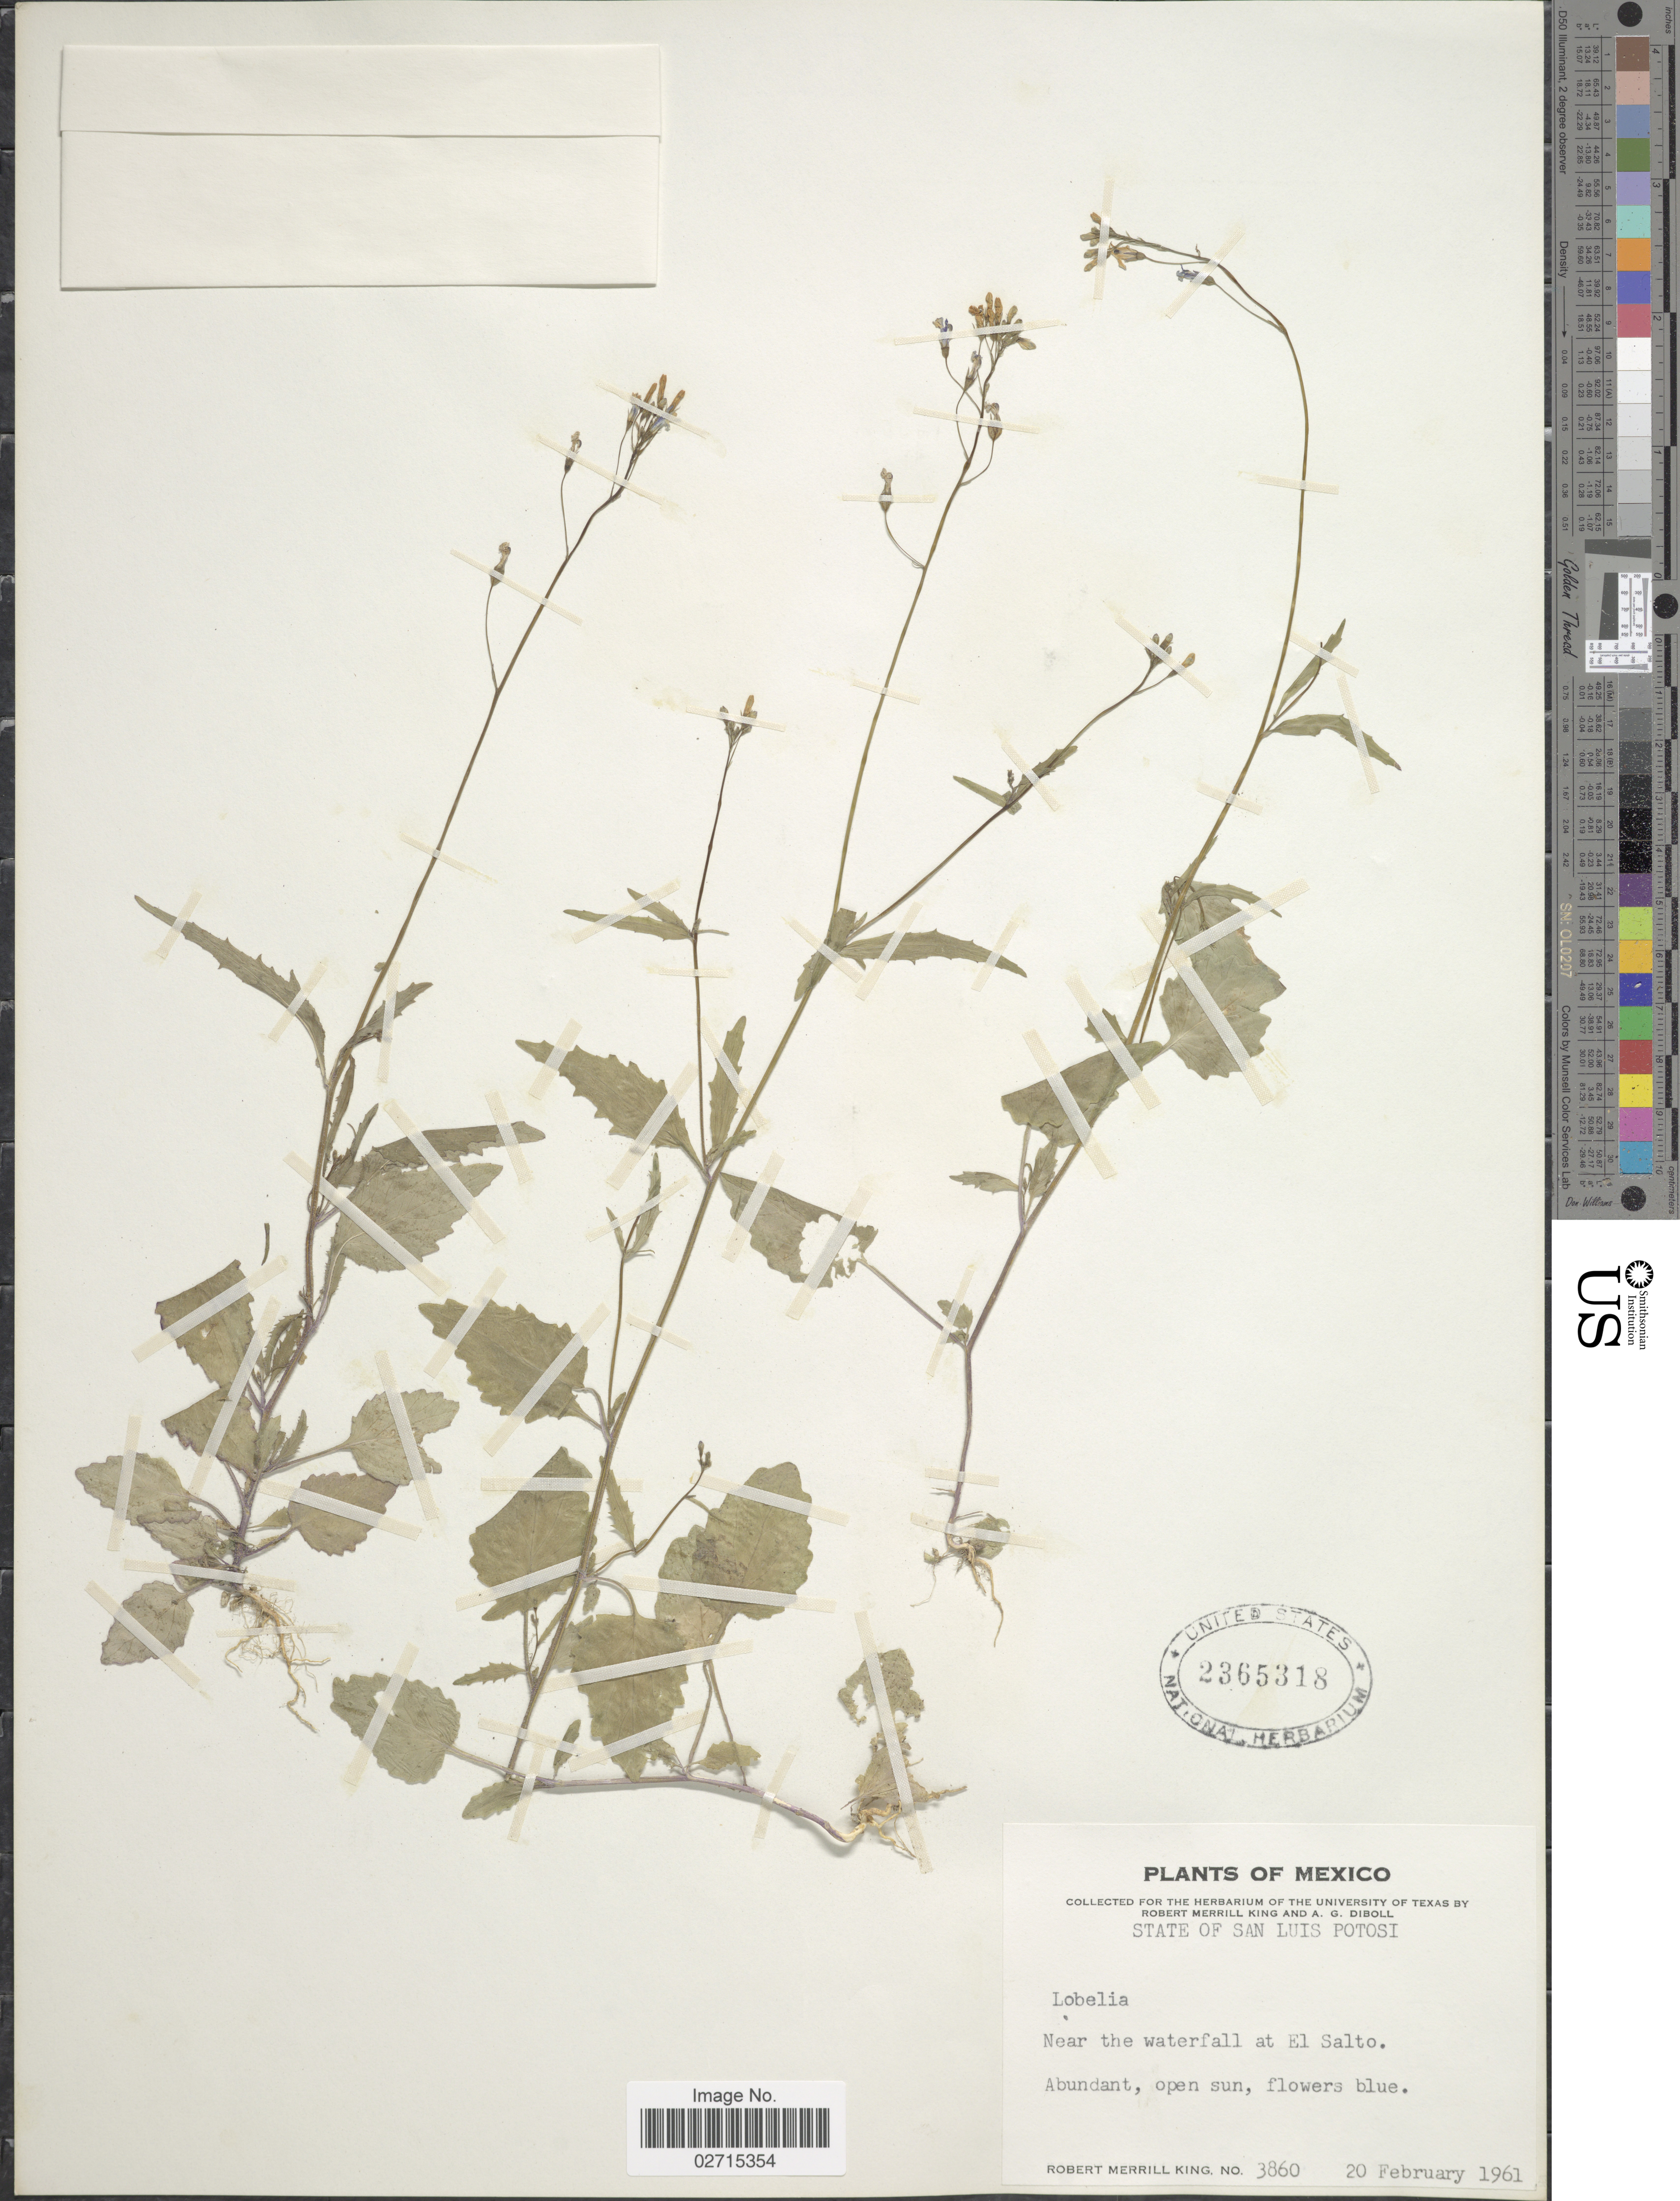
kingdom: Plantae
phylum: Tracheophyta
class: Magnoliopsida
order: Asterales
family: Campanulaceae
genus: Lobelia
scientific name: Lobelia sp.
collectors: R. M. King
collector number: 3860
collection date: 1961-02-20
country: Mexico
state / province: San Luis Potosí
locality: Near the waterfall at El Salto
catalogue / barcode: US 2365318